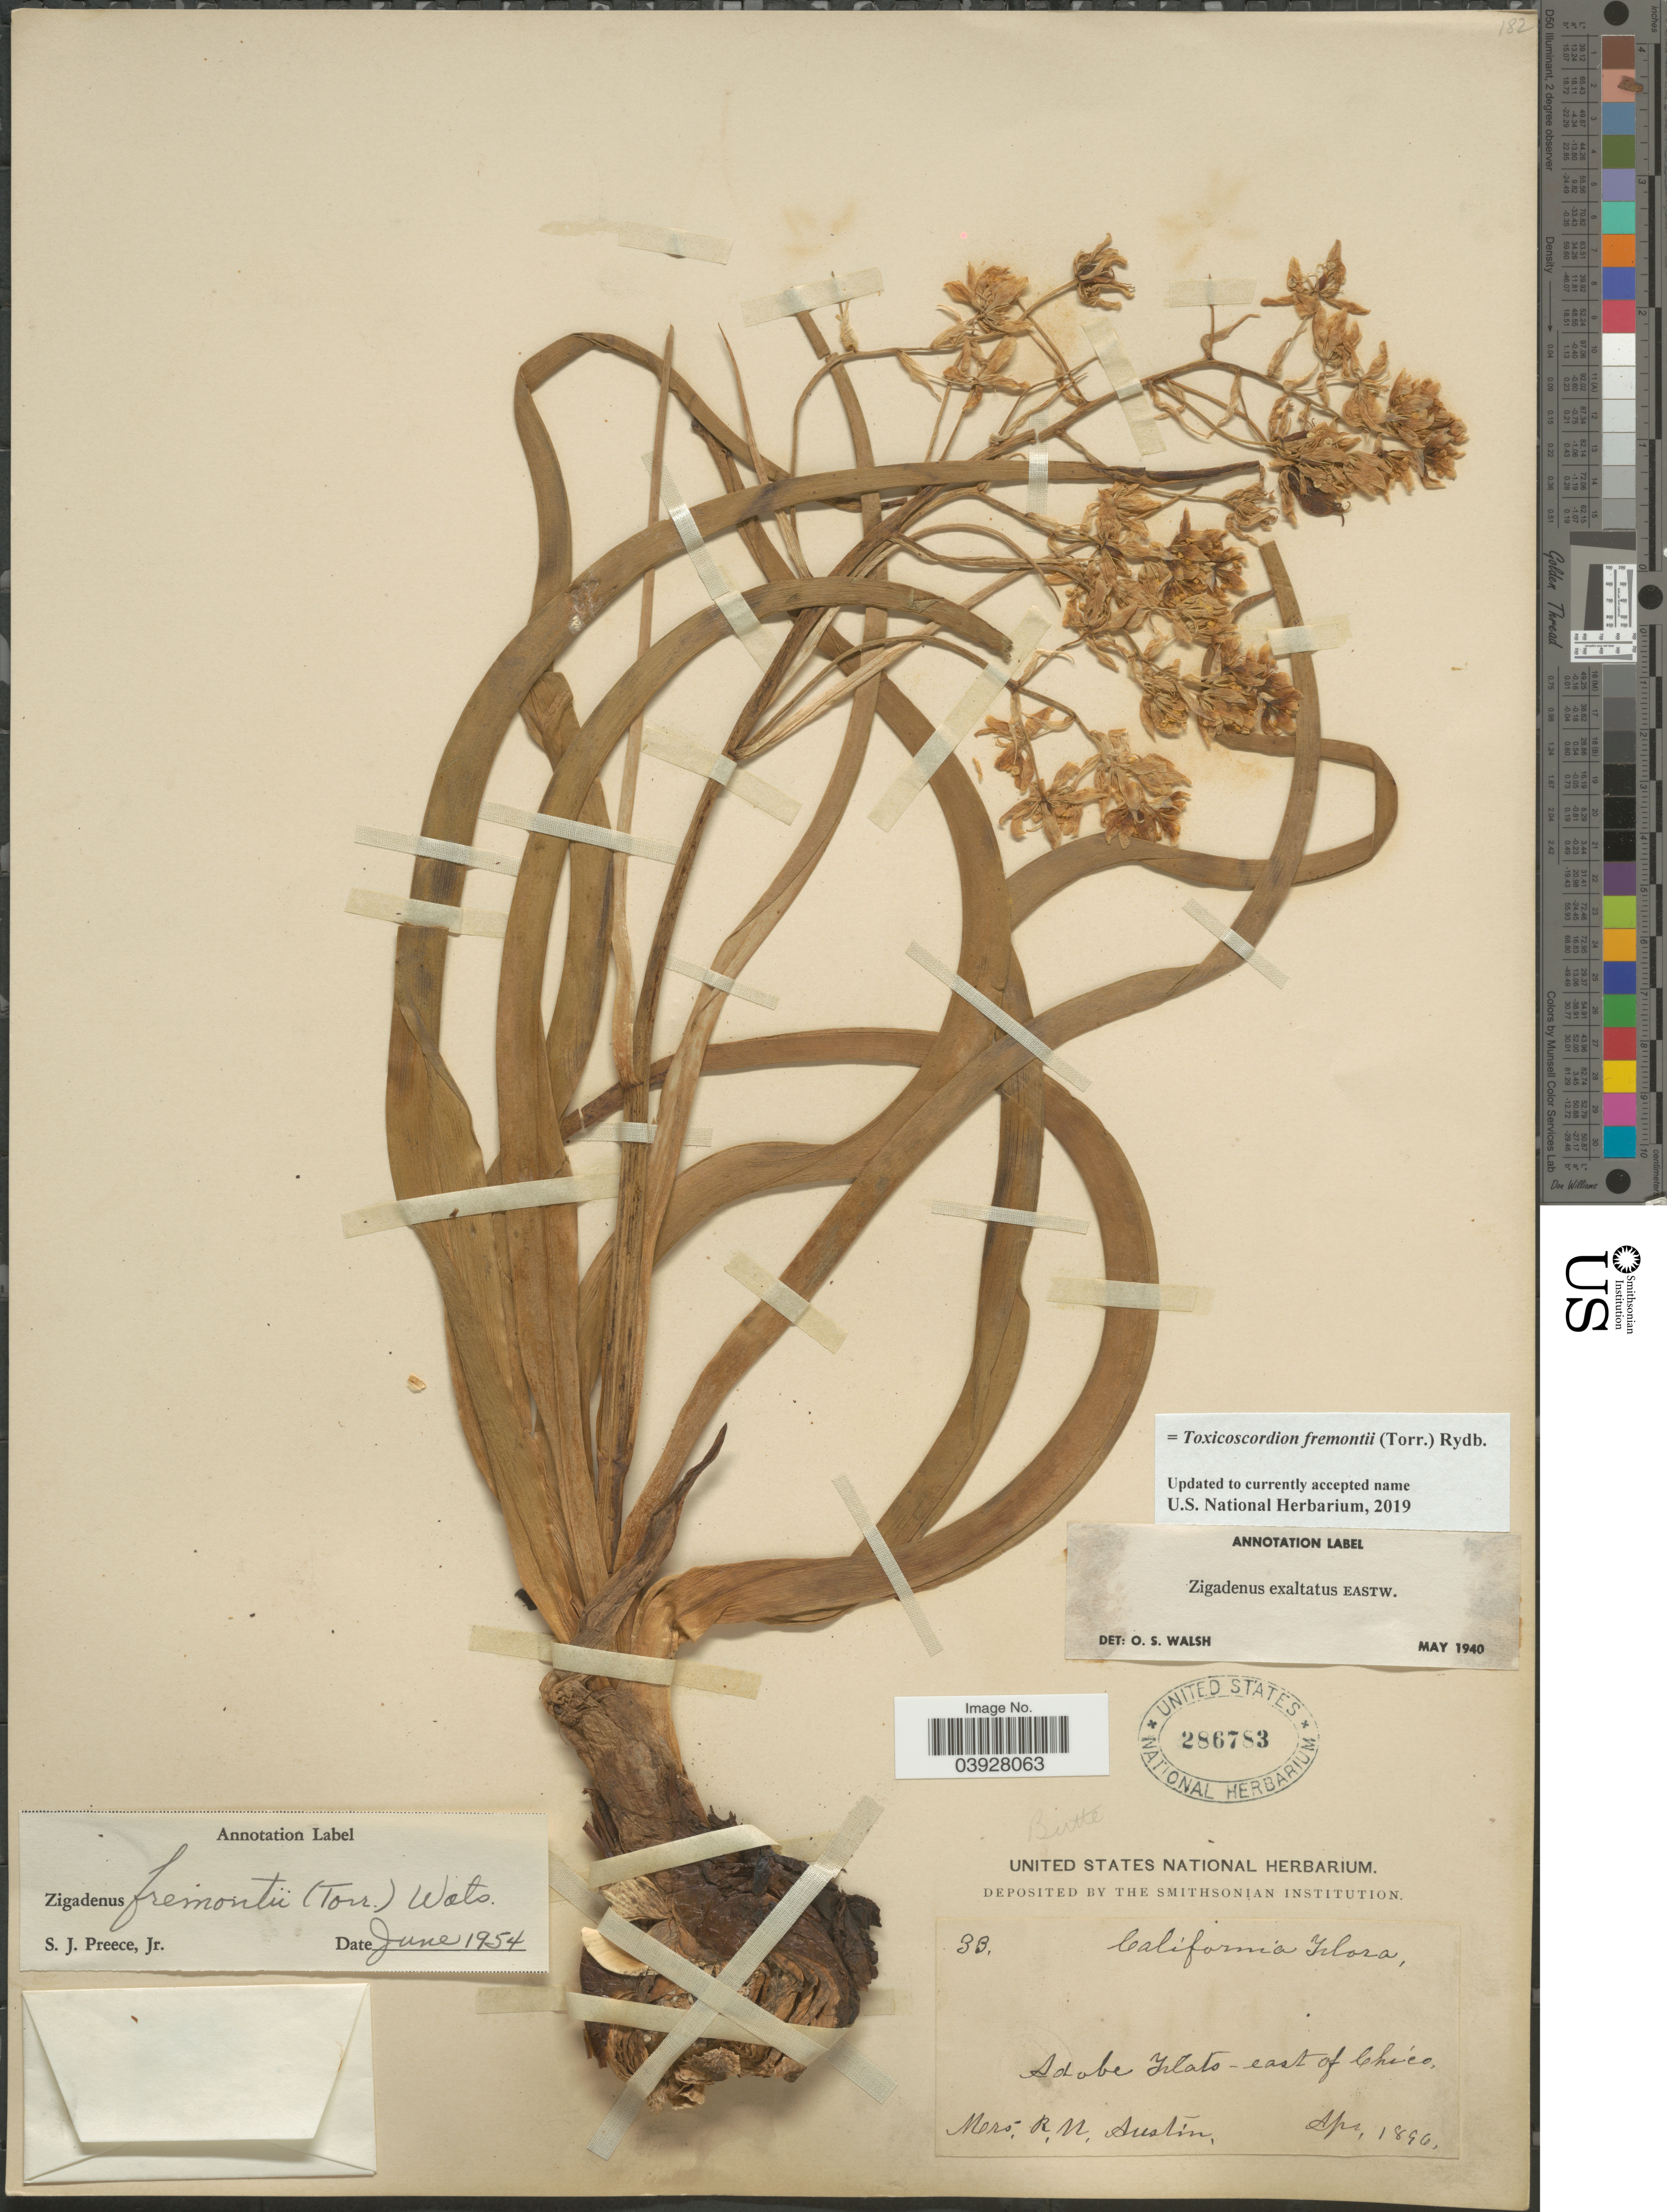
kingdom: Plantae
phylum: Tracheophyta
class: Liliopsida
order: Liliales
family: Melanthiaceae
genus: Toxicoscordion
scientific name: Toxicoscordion fremontii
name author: (Torr.) Rydb.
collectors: R. Austin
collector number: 33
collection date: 1896-04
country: United States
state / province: California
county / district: Butte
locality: Adobe Flats, east of Chico.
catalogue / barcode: US 286783